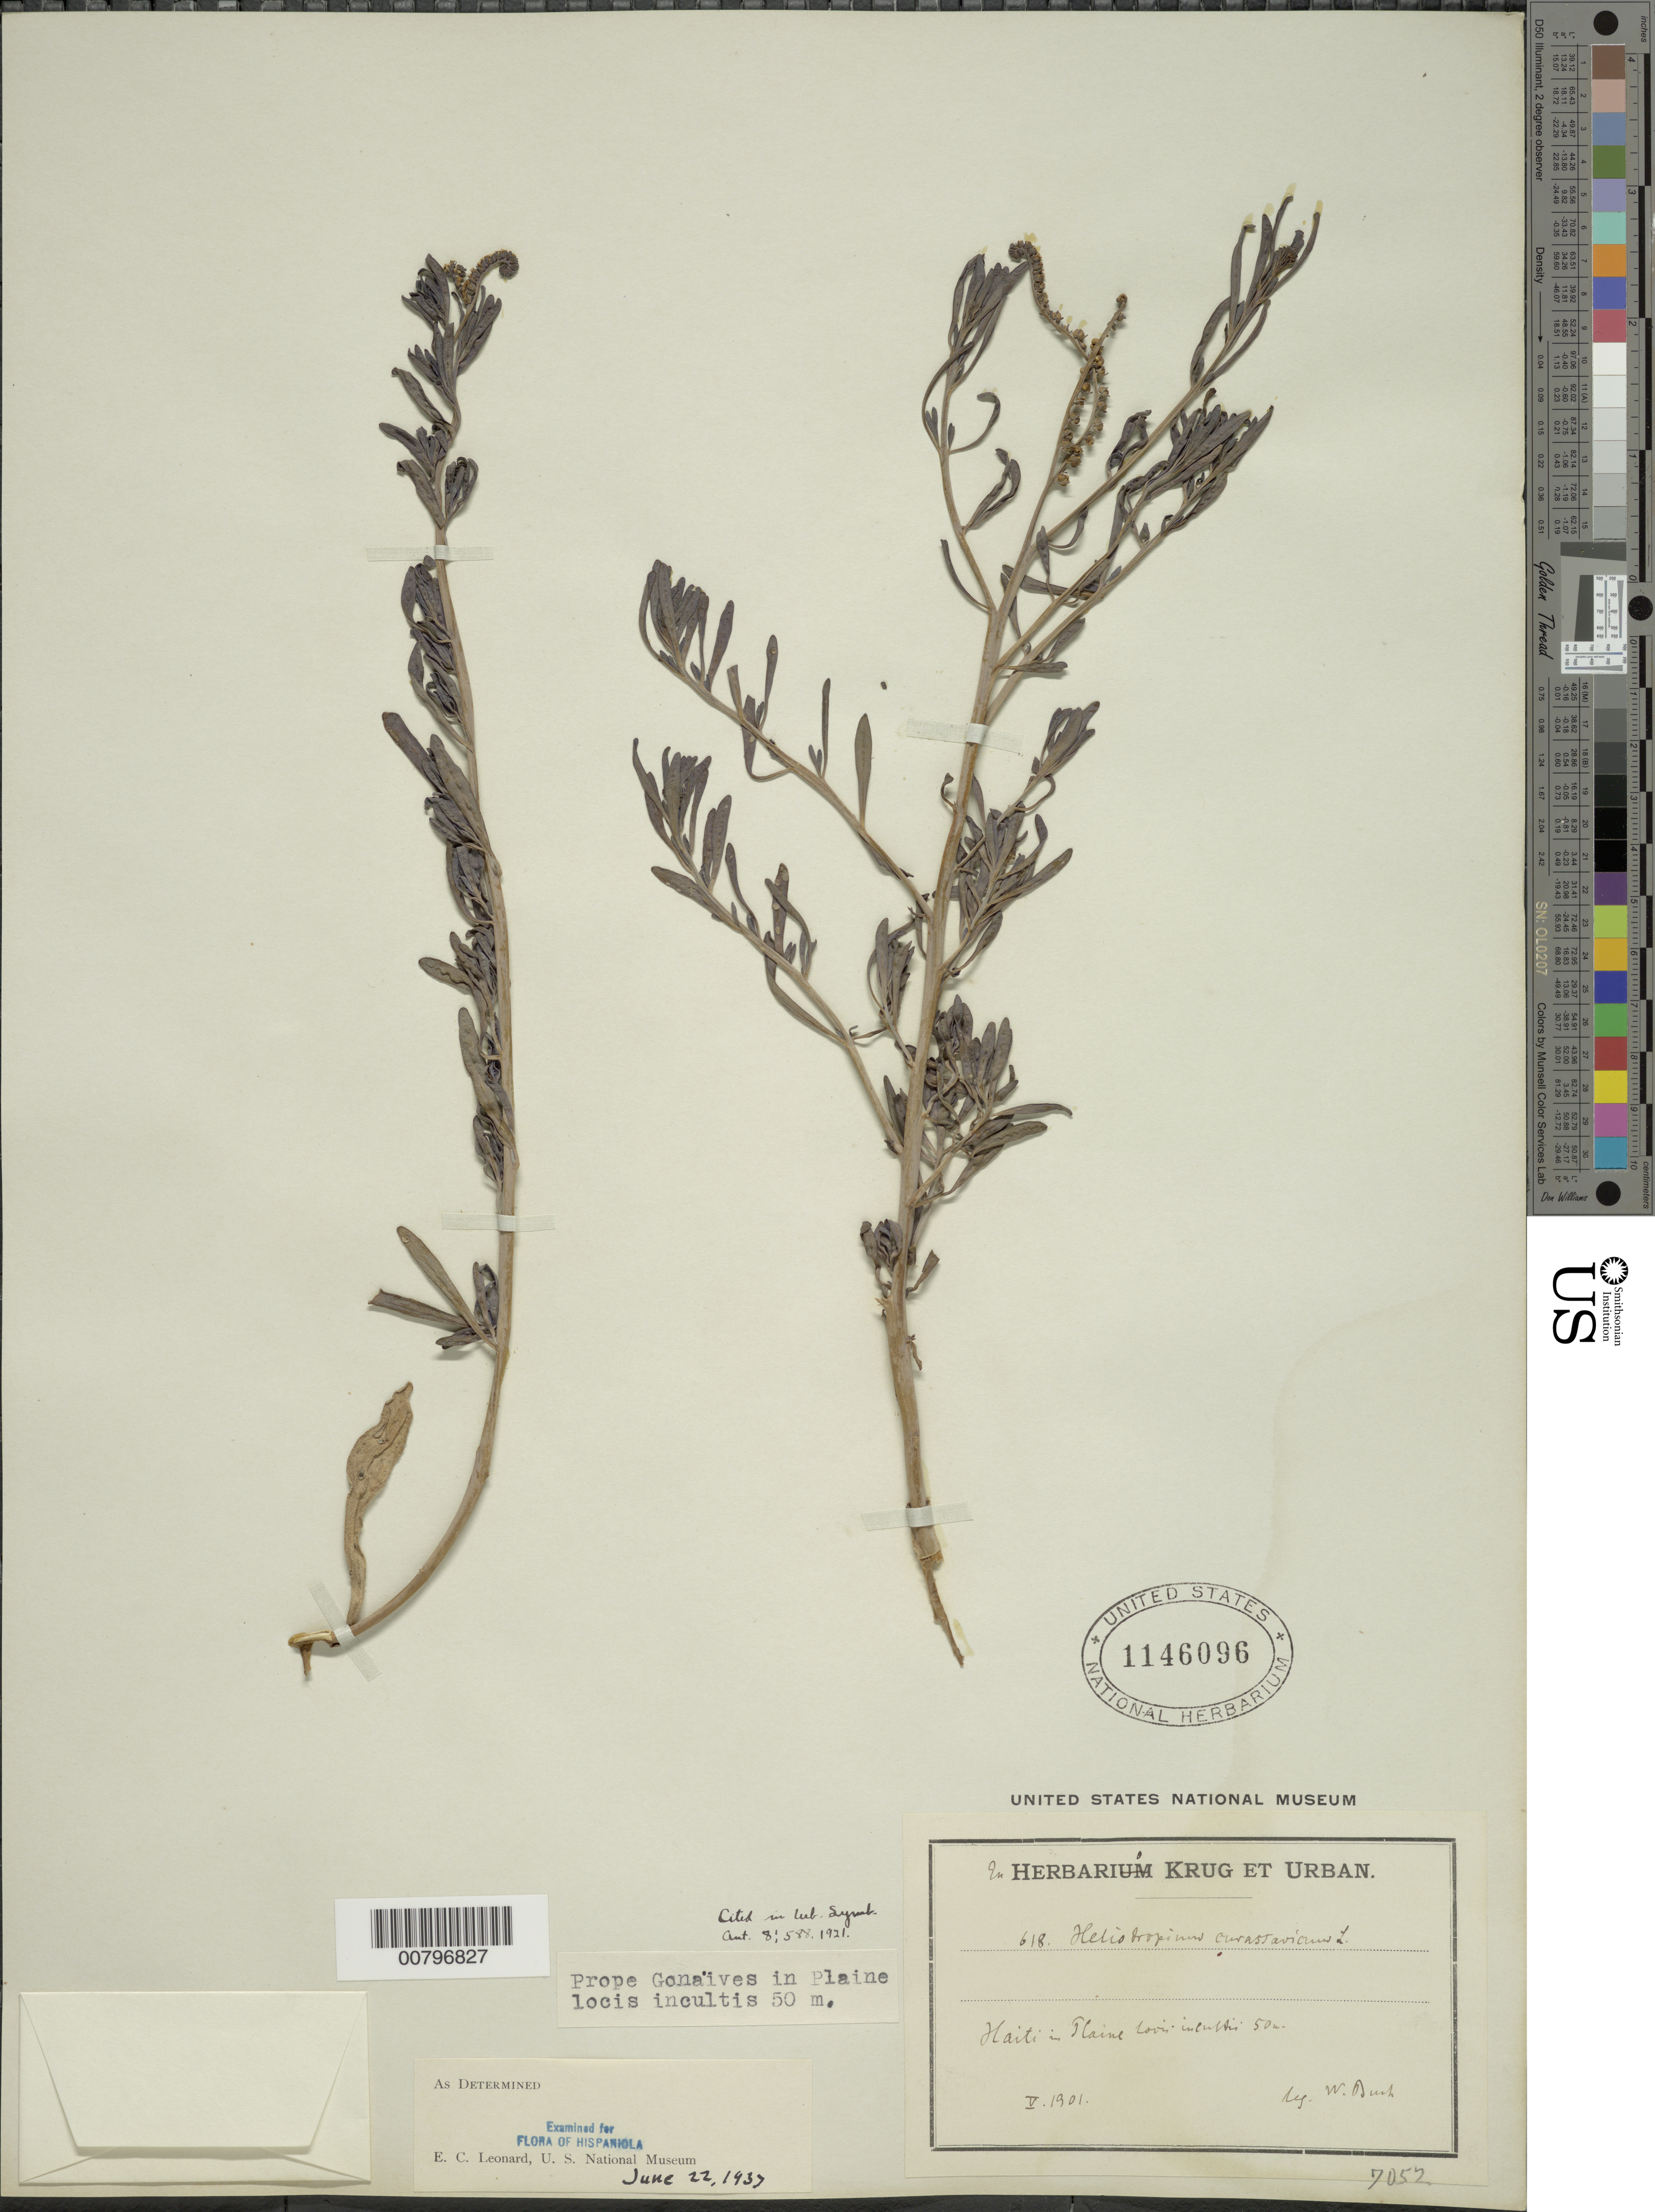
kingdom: Plantae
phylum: Tracheophyta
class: Magnoliopsida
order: Boraginales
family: Heliotropiaceae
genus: Heliotropium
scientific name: Heliotropium curassavicum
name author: L.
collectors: W. Buch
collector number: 618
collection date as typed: May 1901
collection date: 1901-05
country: Haiti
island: Hispaniola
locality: Gonaves in Plaine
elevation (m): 50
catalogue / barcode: US 1146096